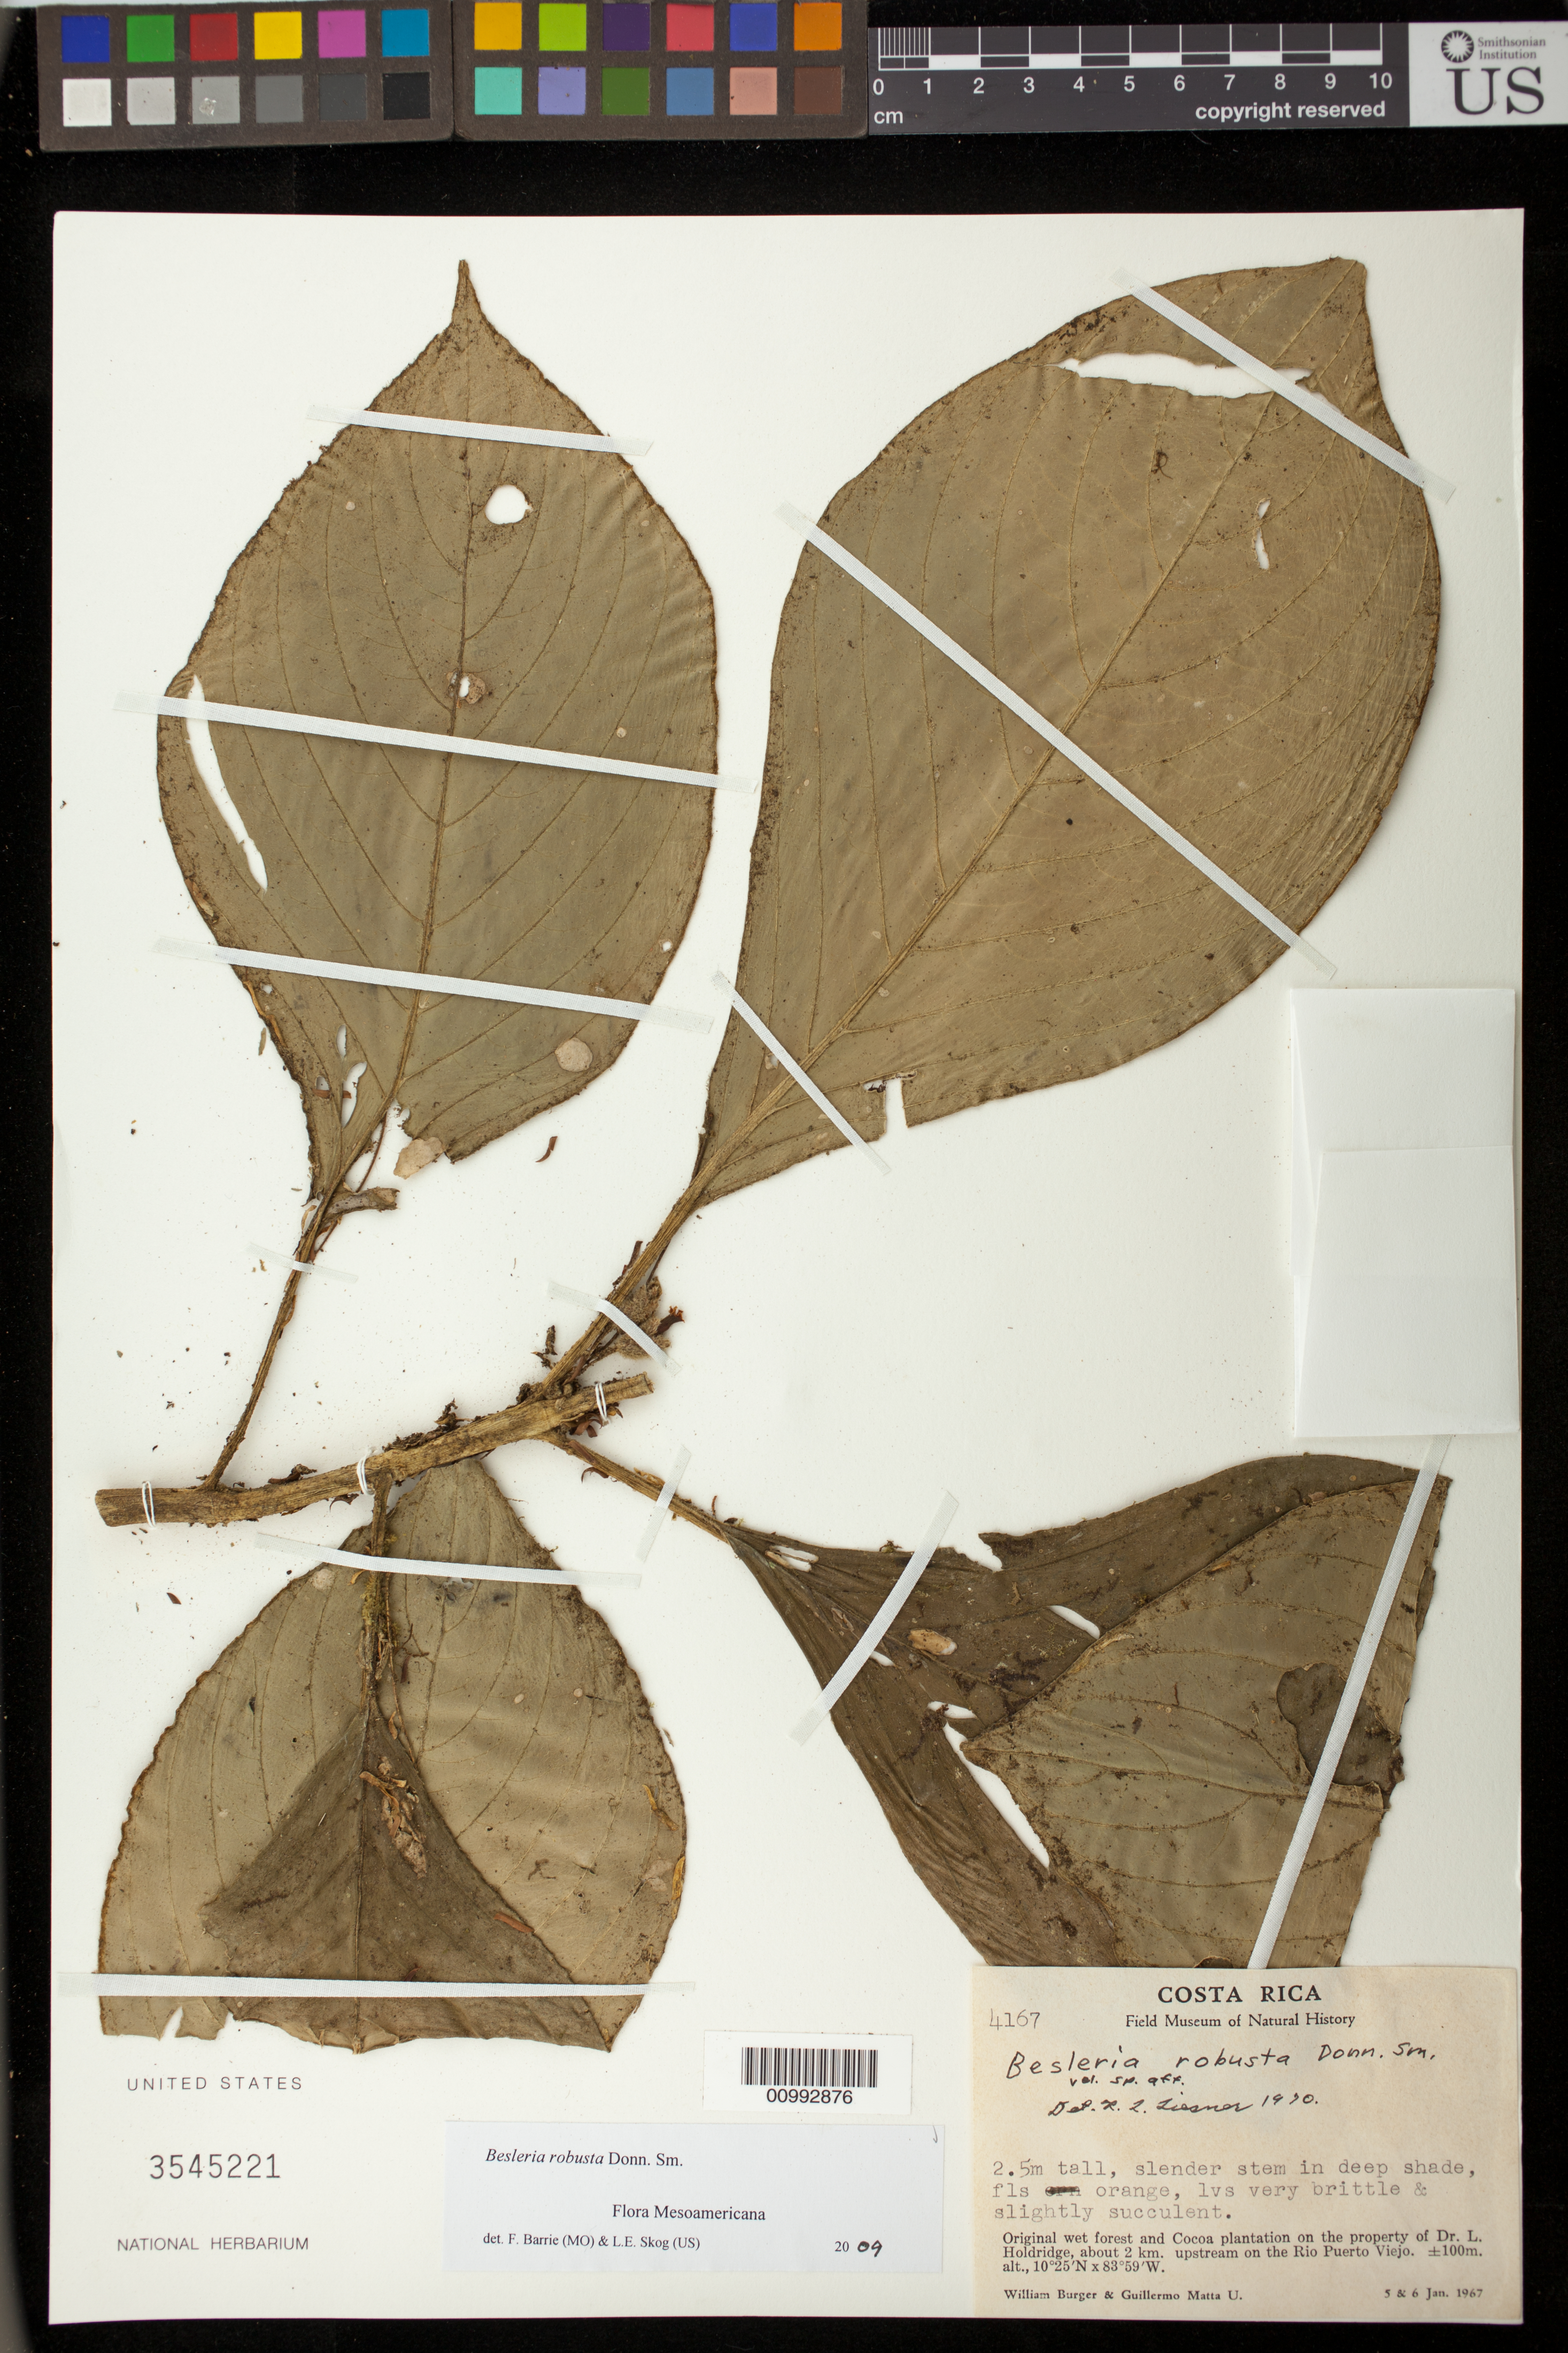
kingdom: Plantae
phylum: Tracheophyta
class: Magnoliopsida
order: Lamiales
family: Gesneriaceae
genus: Besleria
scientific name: Besleria robusta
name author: Donn. Sm.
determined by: Barrie, F. R.; Skog, Laurence E.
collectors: W. Burger & G. Matta U.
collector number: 4167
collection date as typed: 5-6 Jan 1967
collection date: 1967-01-05/1967-01-06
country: Costa Rica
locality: Property of Dr. L. Holdridge, about 2 km upstream on the Rio Puerto Viejo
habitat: Original wet forest and cocoa plantation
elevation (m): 100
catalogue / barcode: US 3545221